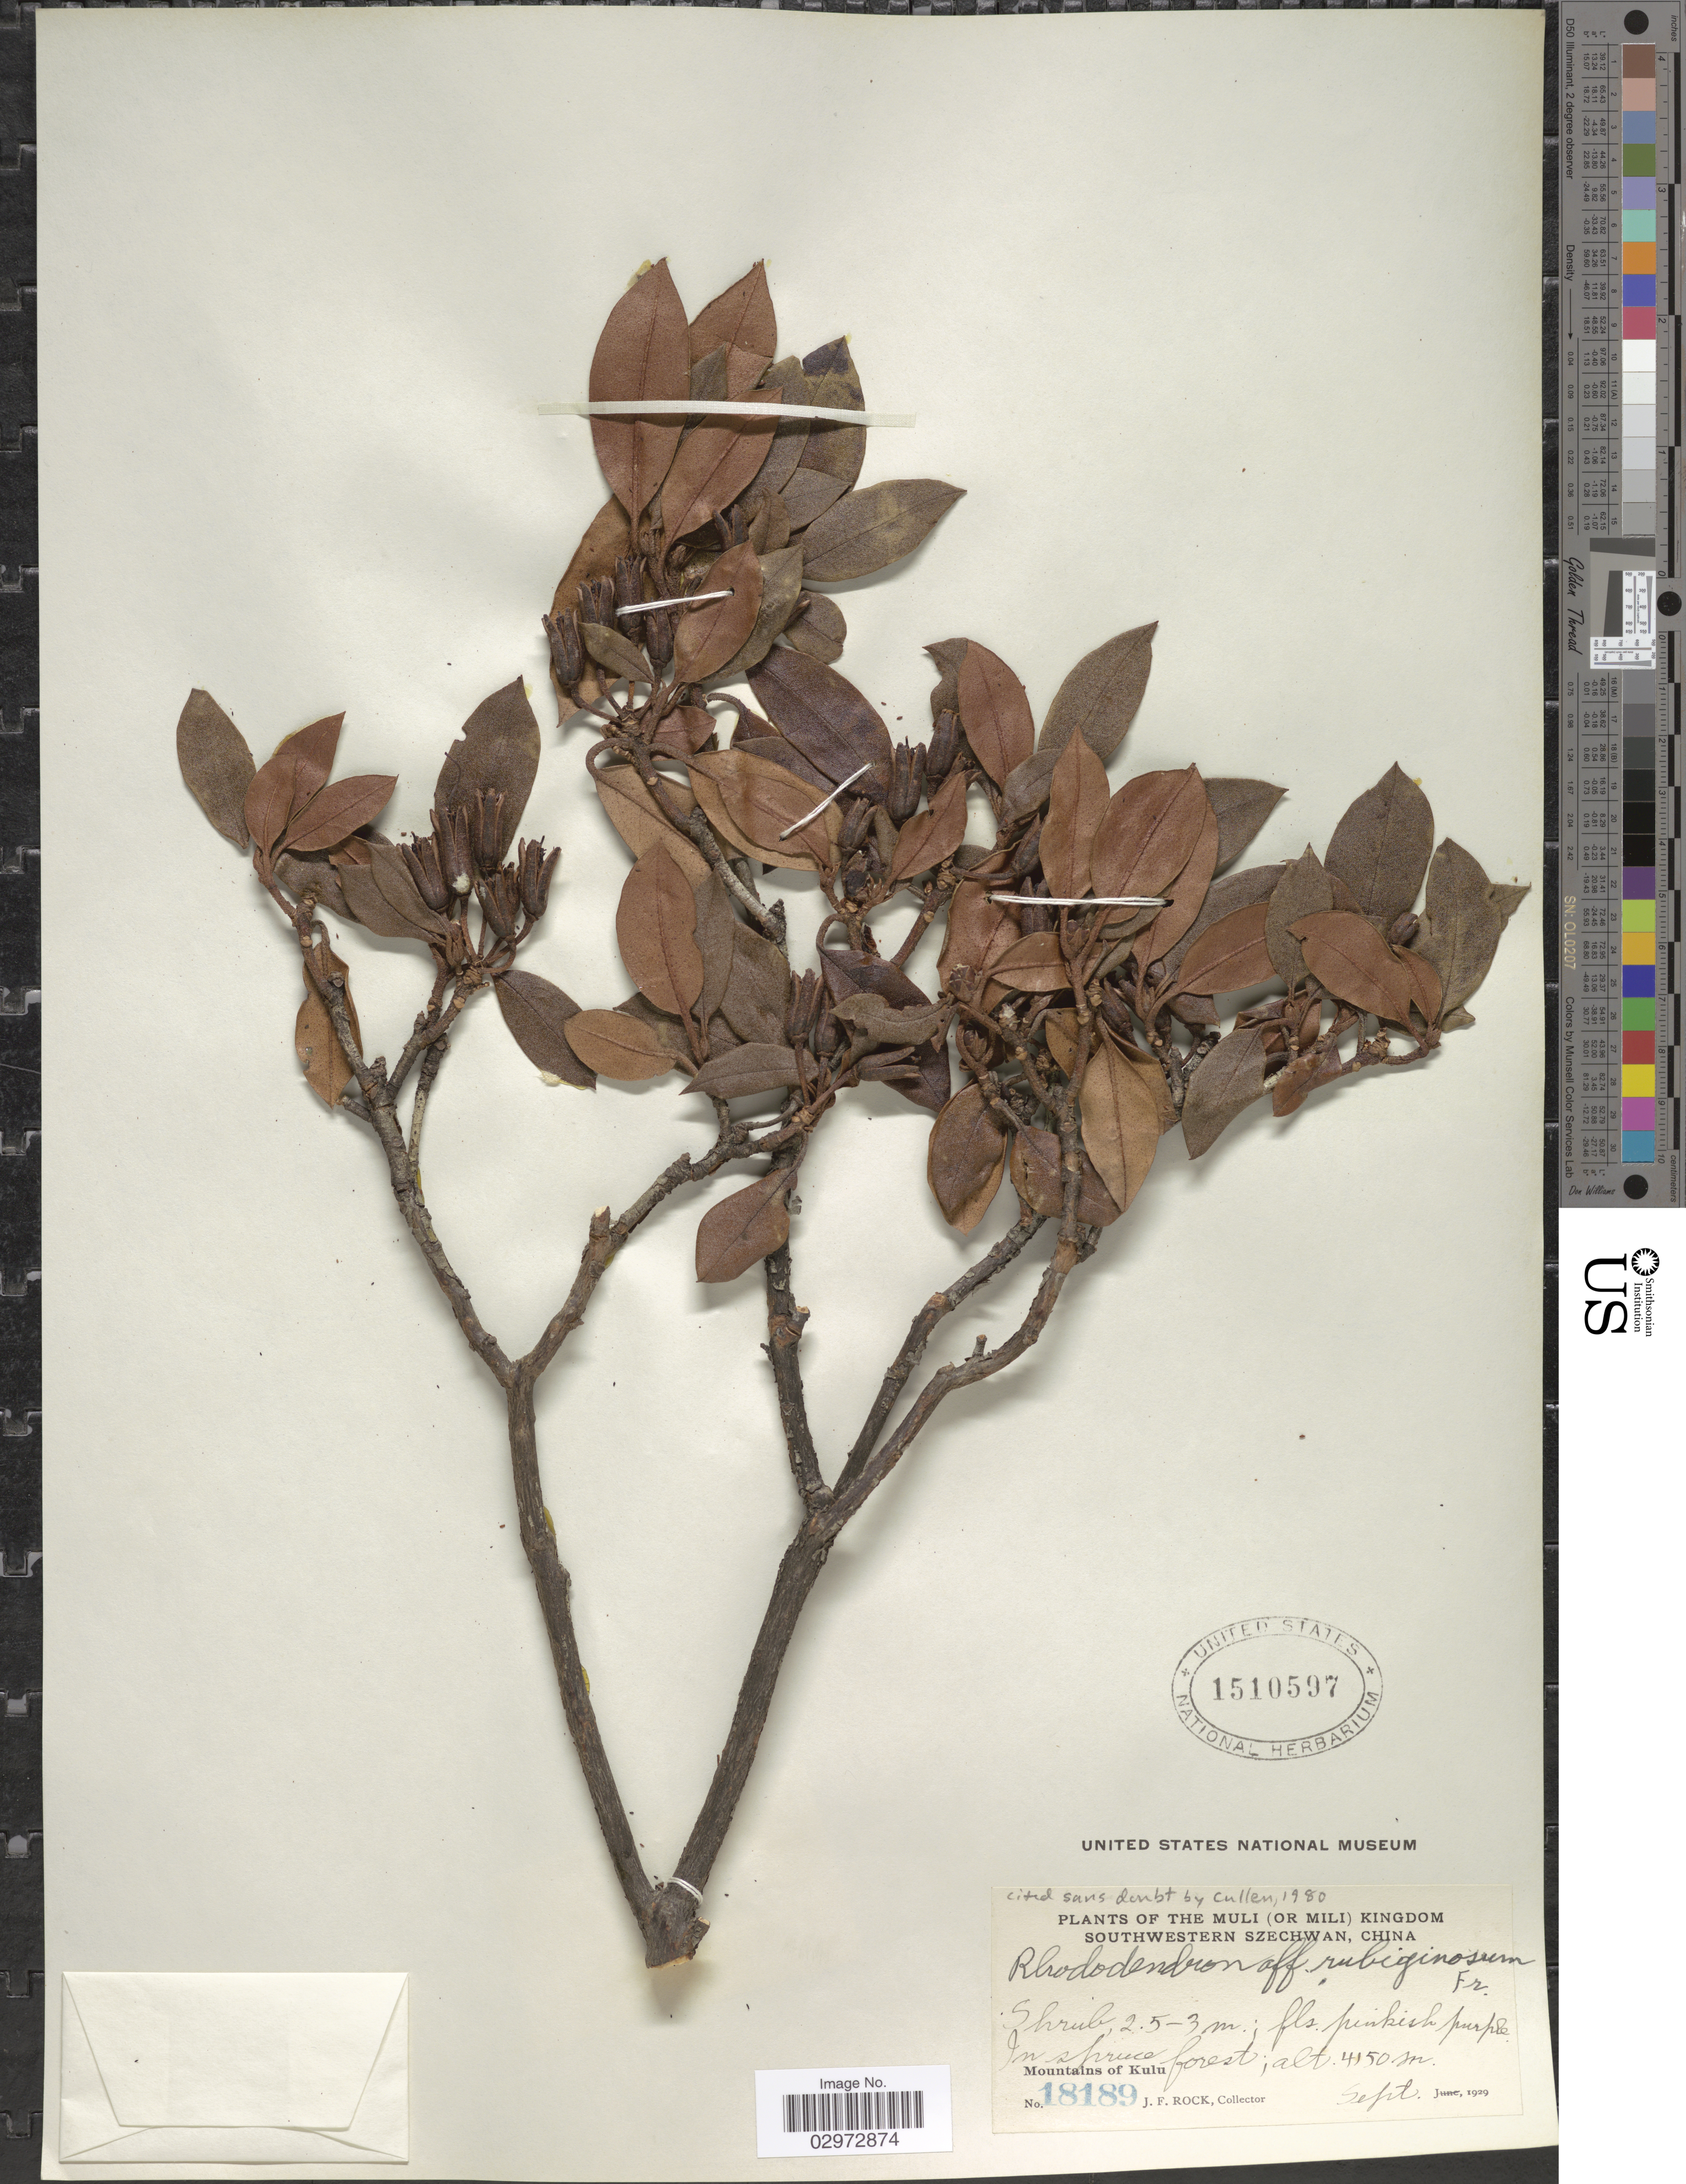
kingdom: Plantae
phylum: Tracheophyta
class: Magnoliopsida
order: Ericales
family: Ericaceae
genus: Rhododendron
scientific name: Rhododendron rubiginosum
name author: Franch.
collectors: J. Rock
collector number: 18189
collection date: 1929-09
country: China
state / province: Sichuan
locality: Muli (or Mili) Kingdom, Southwestern Szechwan, Mountains of Kulu.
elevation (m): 4150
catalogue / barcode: US 1510597